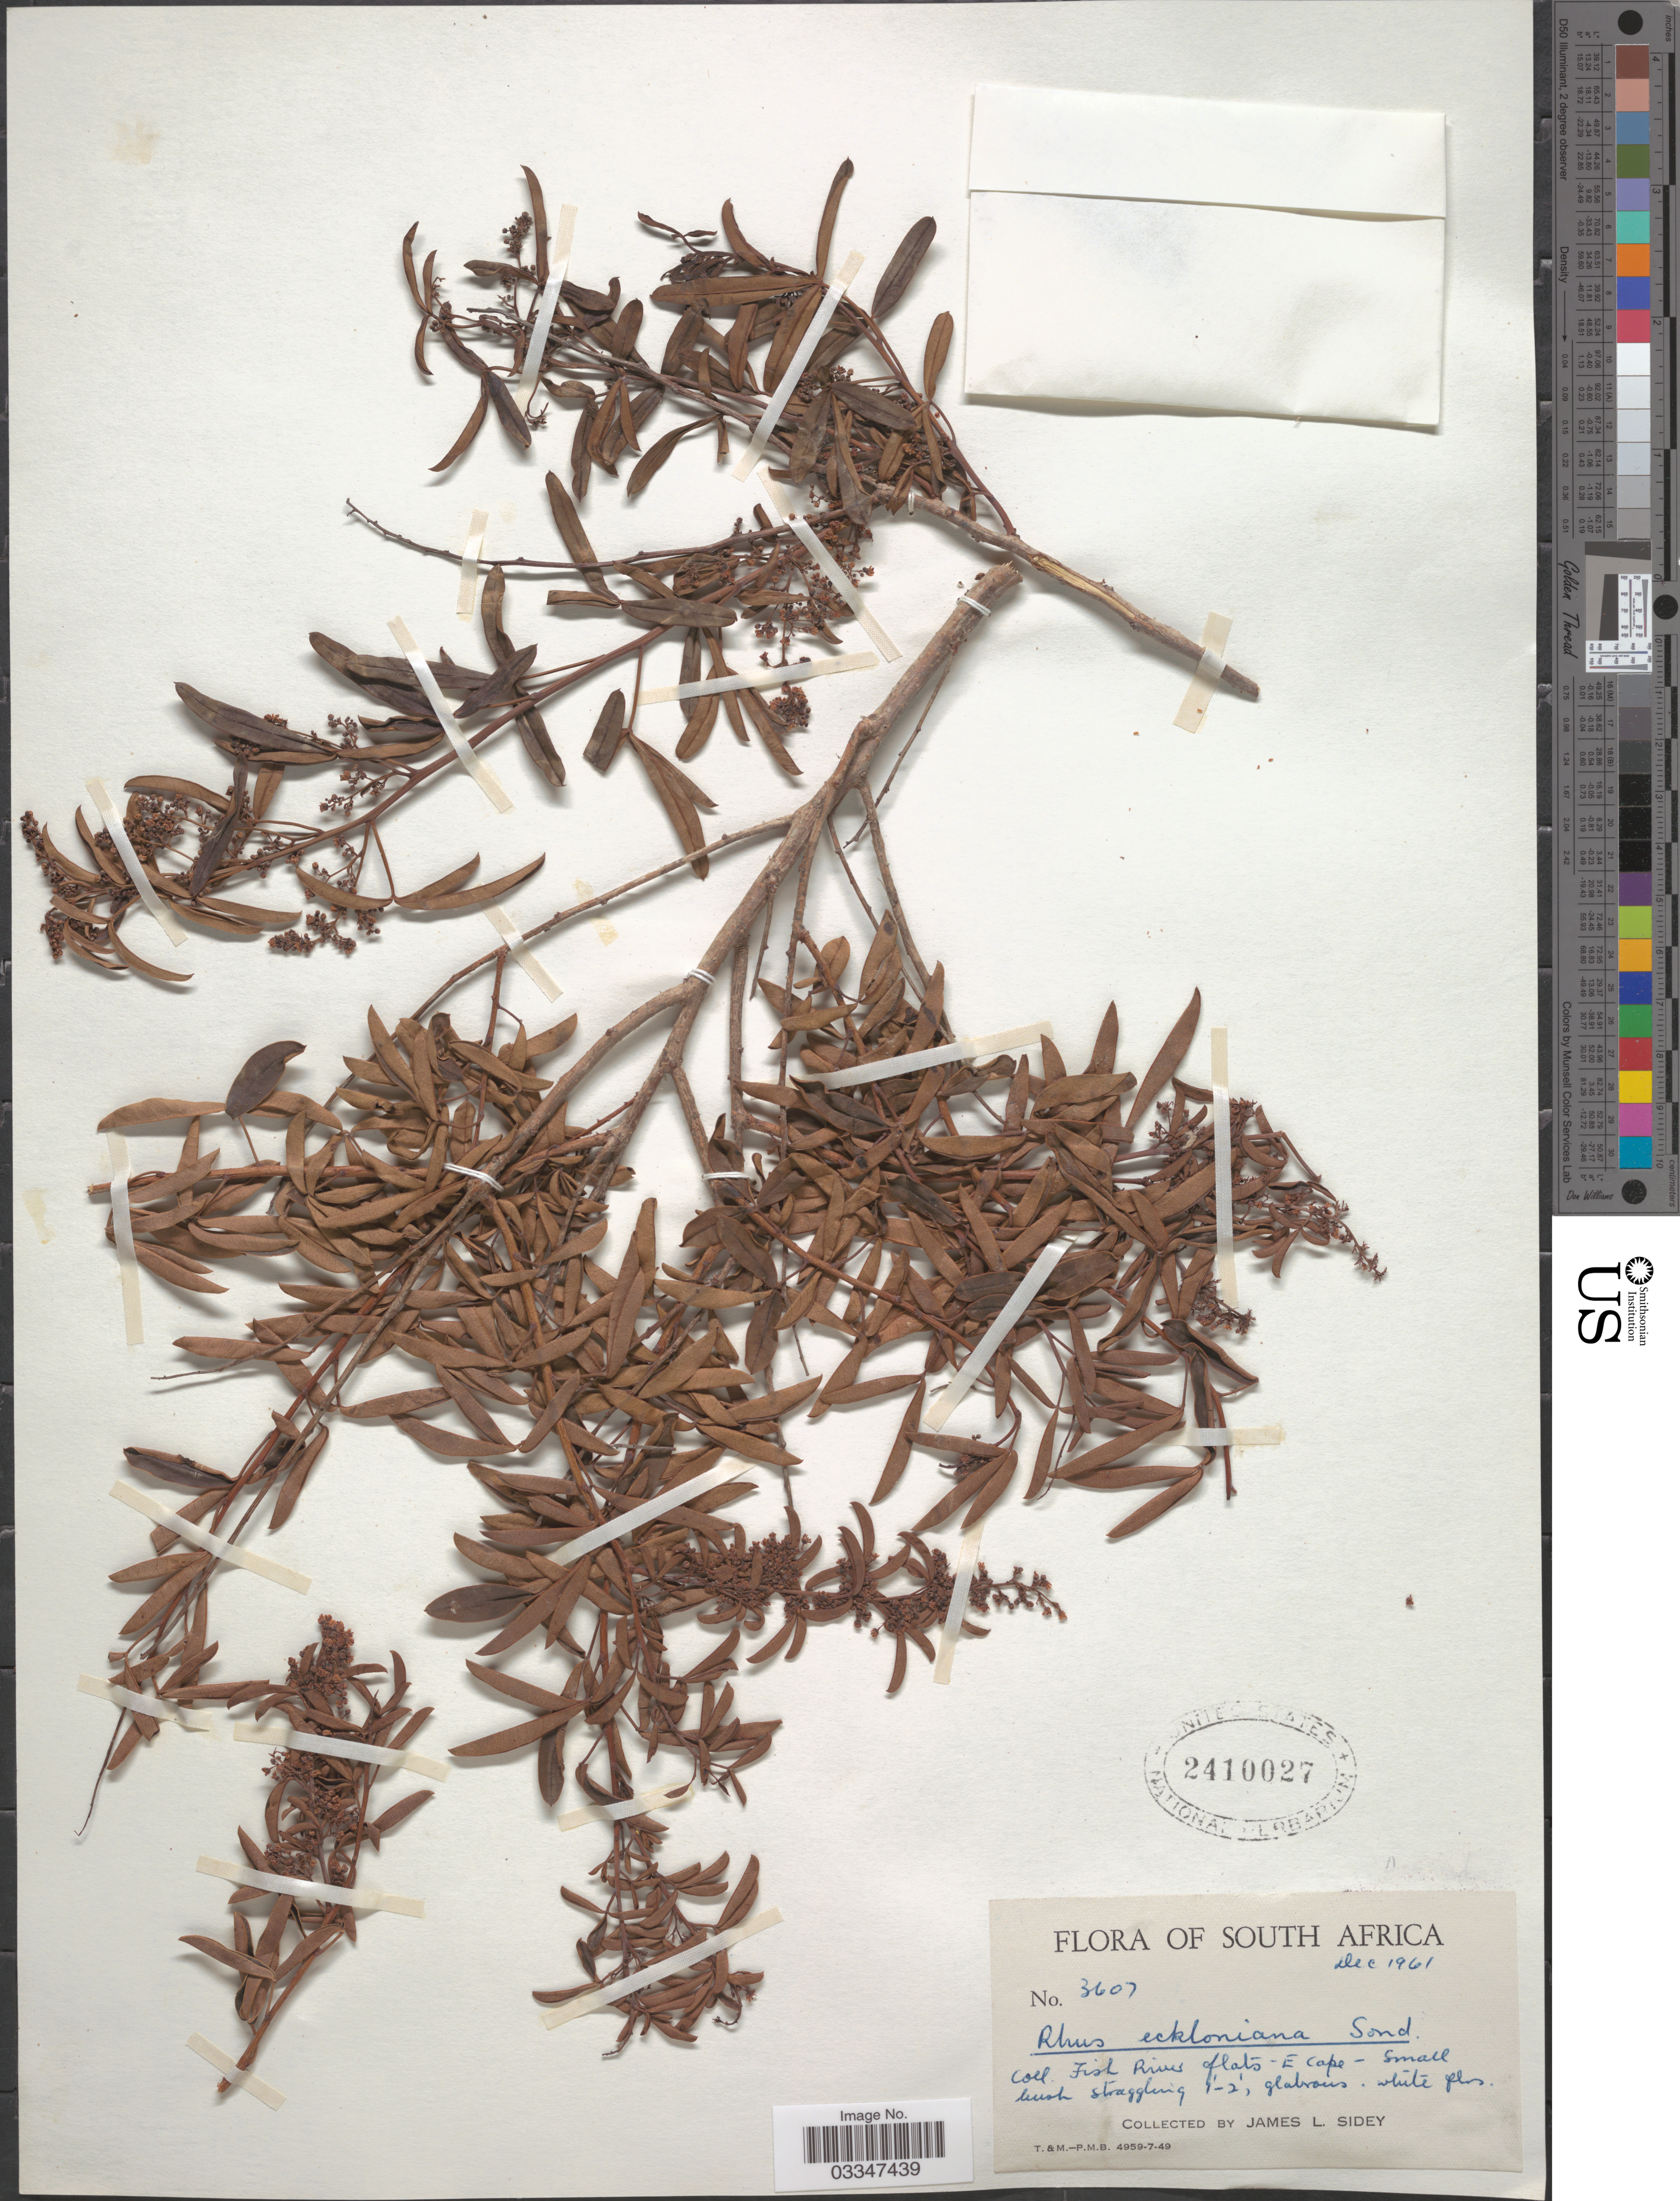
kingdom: Plantae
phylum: Tracheophyta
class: Magnoliopsida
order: Sapindales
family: Anacardiaceae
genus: Rhus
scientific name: Rhus eckloniana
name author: Sond.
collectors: J. L. Sidey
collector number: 3607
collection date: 1961-12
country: South Africa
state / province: Eastern Cape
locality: Fish River flats E Cape.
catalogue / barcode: US 2410027